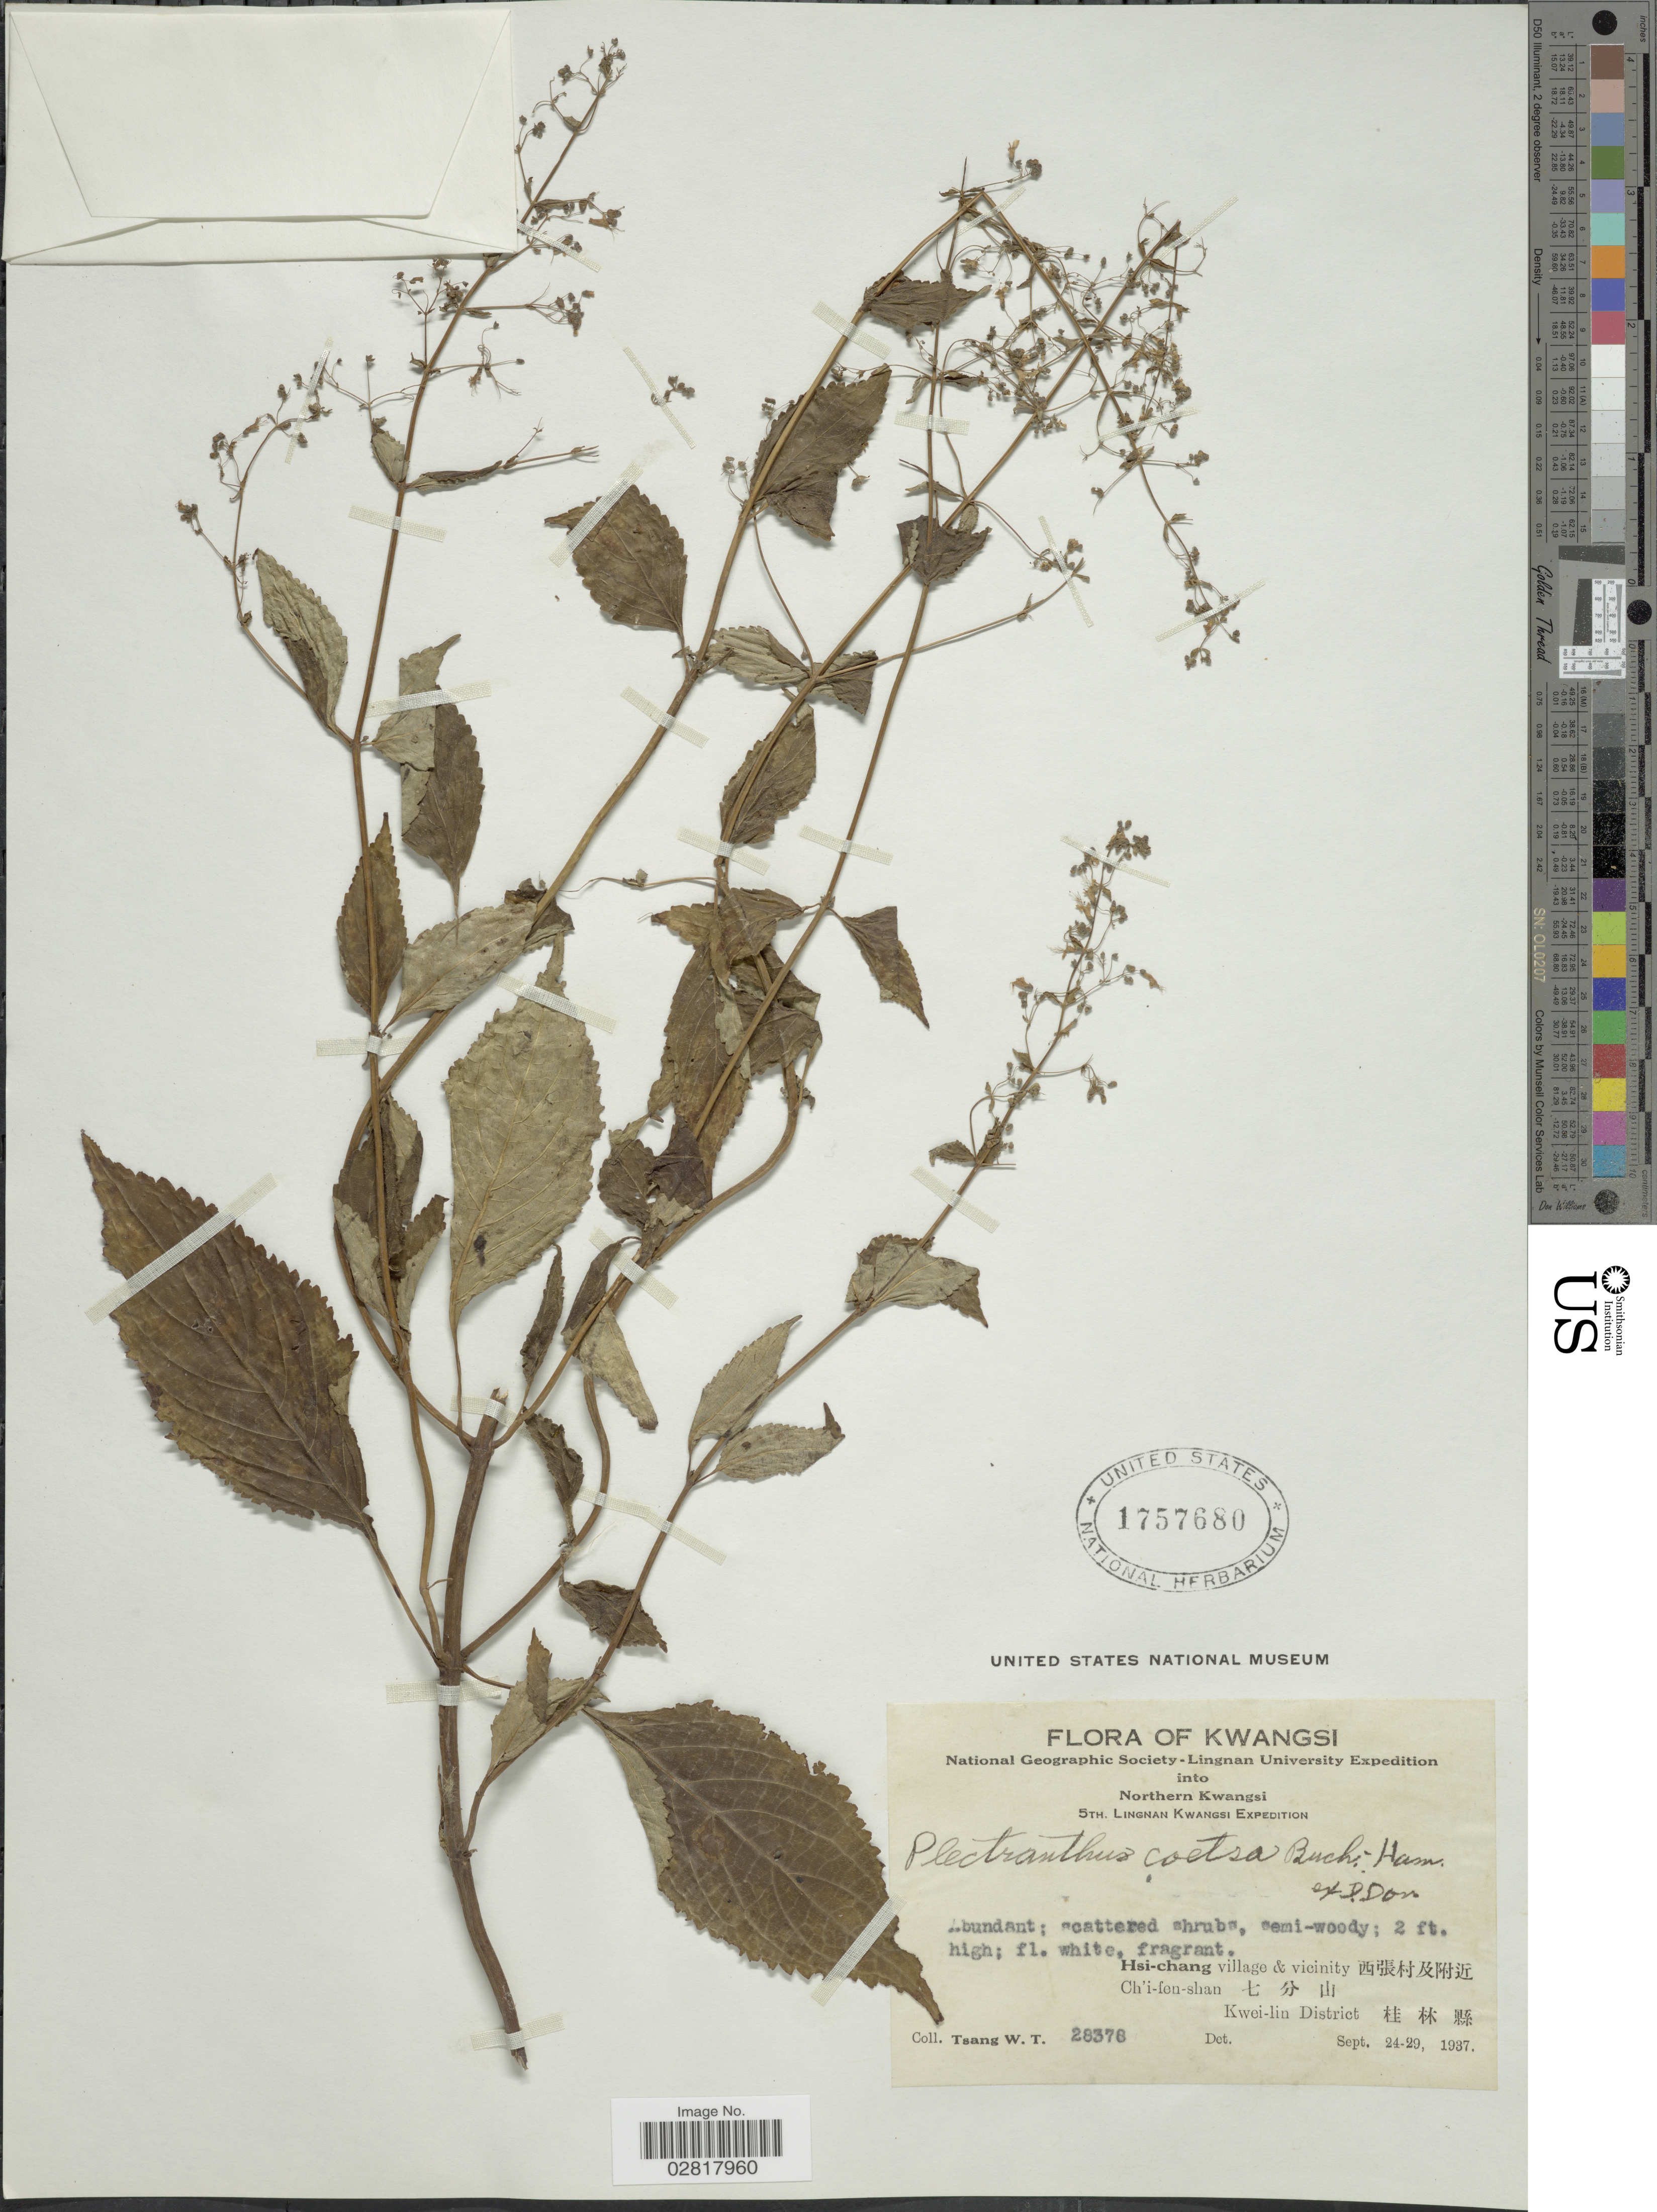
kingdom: Plantae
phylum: Tracheophyta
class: Magnoliopsida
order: Lamiales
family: Lamiaceae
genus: Plectranthus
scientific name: Plectranthus coetsa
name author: Buch.-Ham. ex D. Don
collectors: W. T. Tsang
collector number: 28378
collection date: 1937-09-24/1937-09-29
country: China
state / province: Guangxi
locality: Northern Kwangsi. Hsi- chang village vicinity. Ch'i-fen-shan. Kwei-lin District.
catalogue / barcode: US 1757680